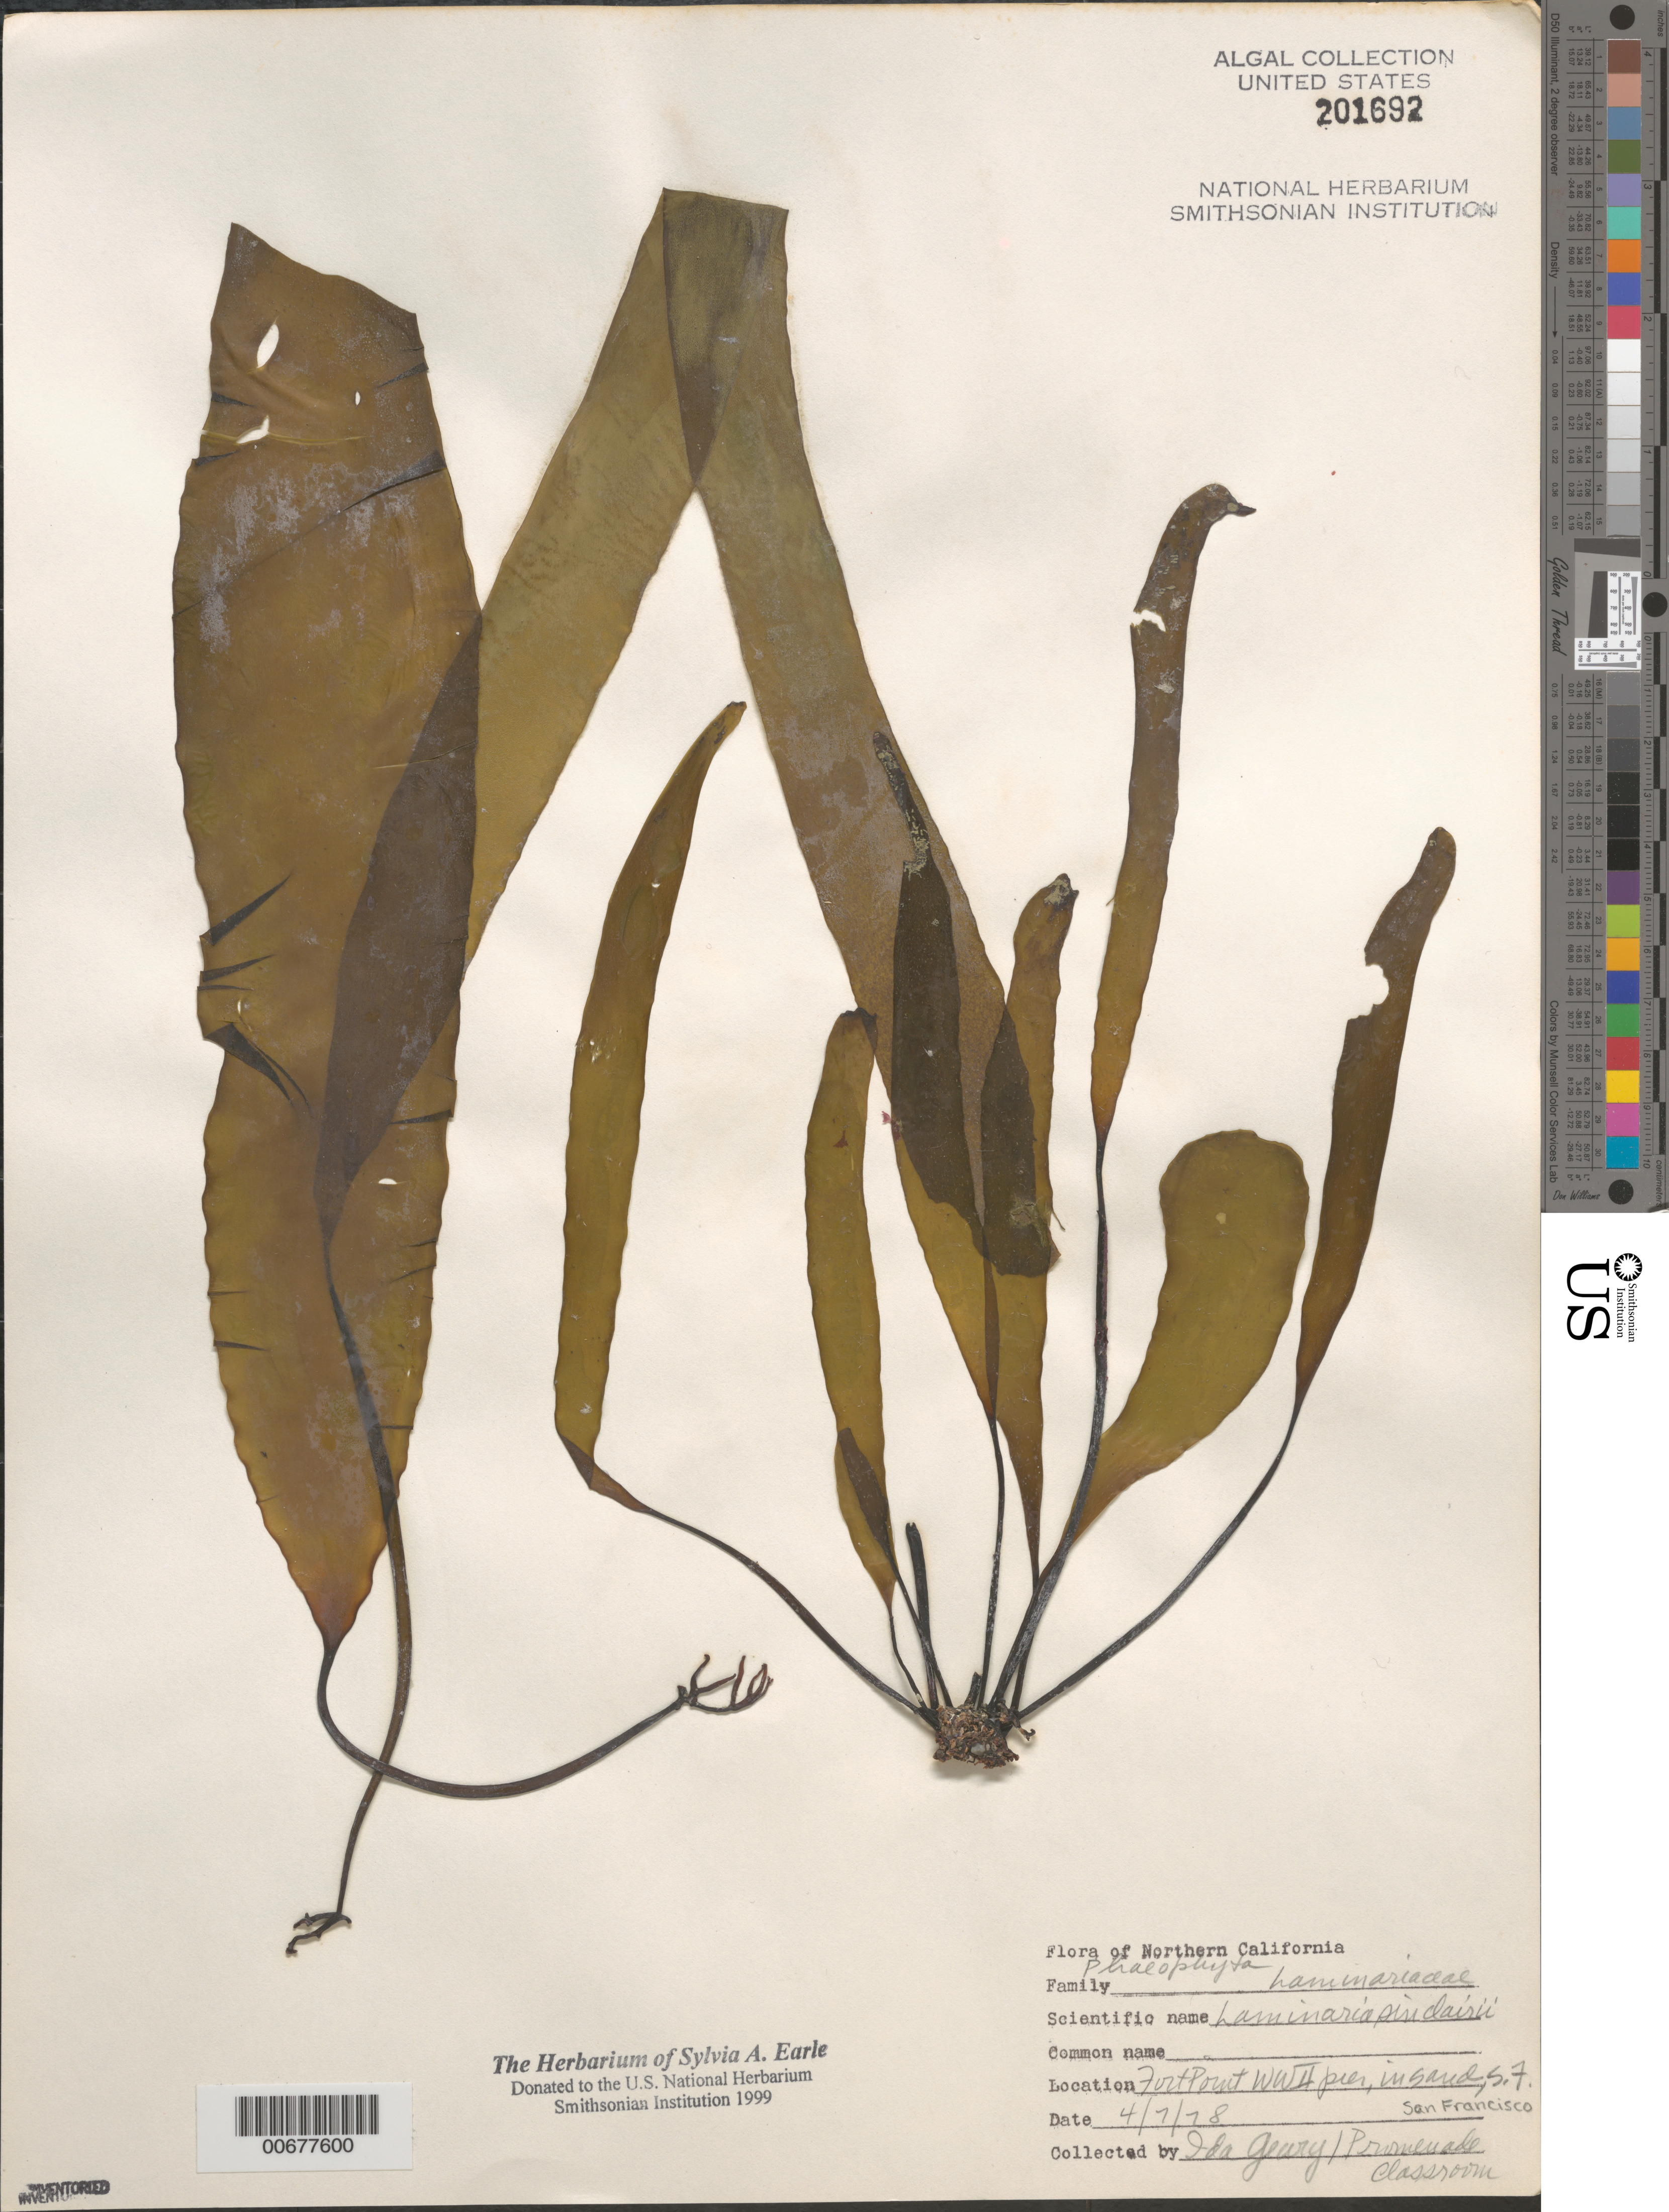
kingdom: Chromista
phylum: Ochrophyta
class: Phaeophyceae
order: Laminariales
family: Laminariaceae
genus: Laminaria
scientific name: Laminaria sinclairii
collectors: I. Geary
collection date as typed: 07 Apr 1978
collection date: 1978-04-07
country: United States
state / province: California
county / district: San Francisco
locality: San Francisco, Fort Point, World War II Pier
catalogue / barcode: US 201692